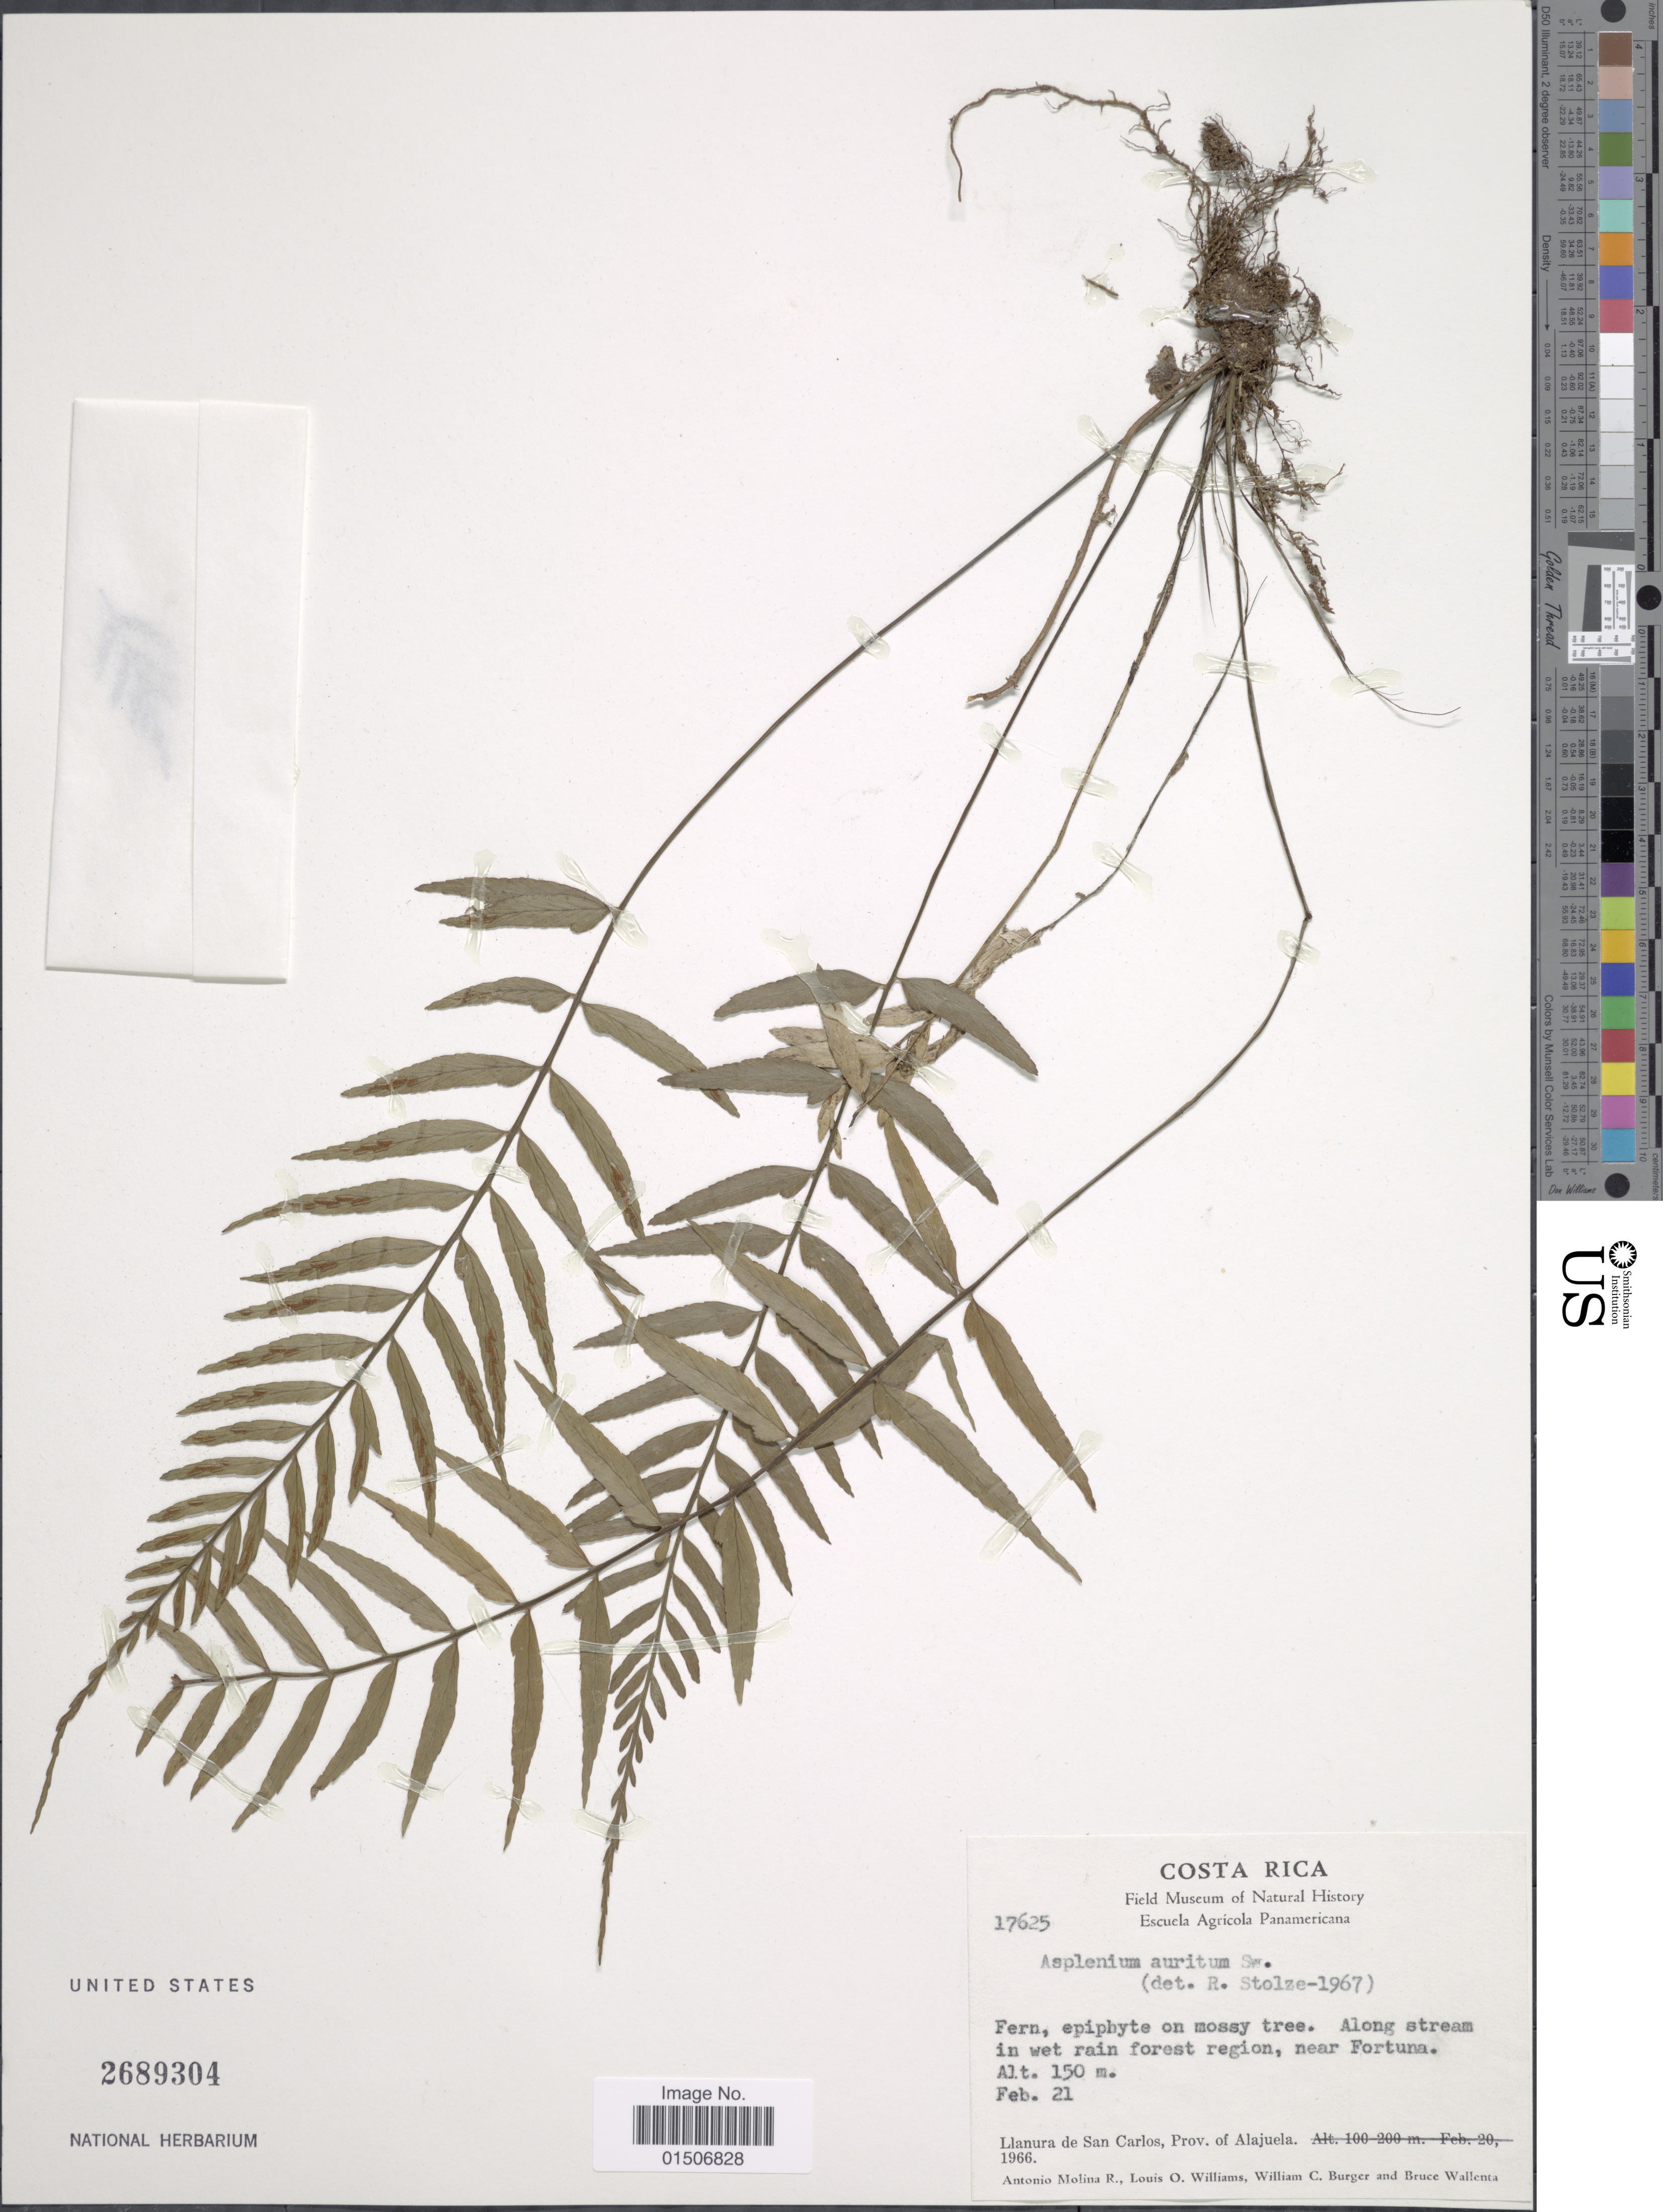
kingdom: Plantae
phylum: Tracheophyta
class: Polypodiopsida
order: Polypodiales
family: Aspleniaceae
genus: Asplenium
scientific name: Asplenium levyi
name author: E. Fourn.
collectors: A. Molina R., L. O. Williams, W. Burger & B. Wallenta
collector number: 17625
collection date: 1966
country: Costa Rica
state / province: Alajuela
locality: Along stream in wet rain forest region, near Fortuna, Llanura de San Carlos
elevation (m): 150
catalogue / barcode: US 2689304